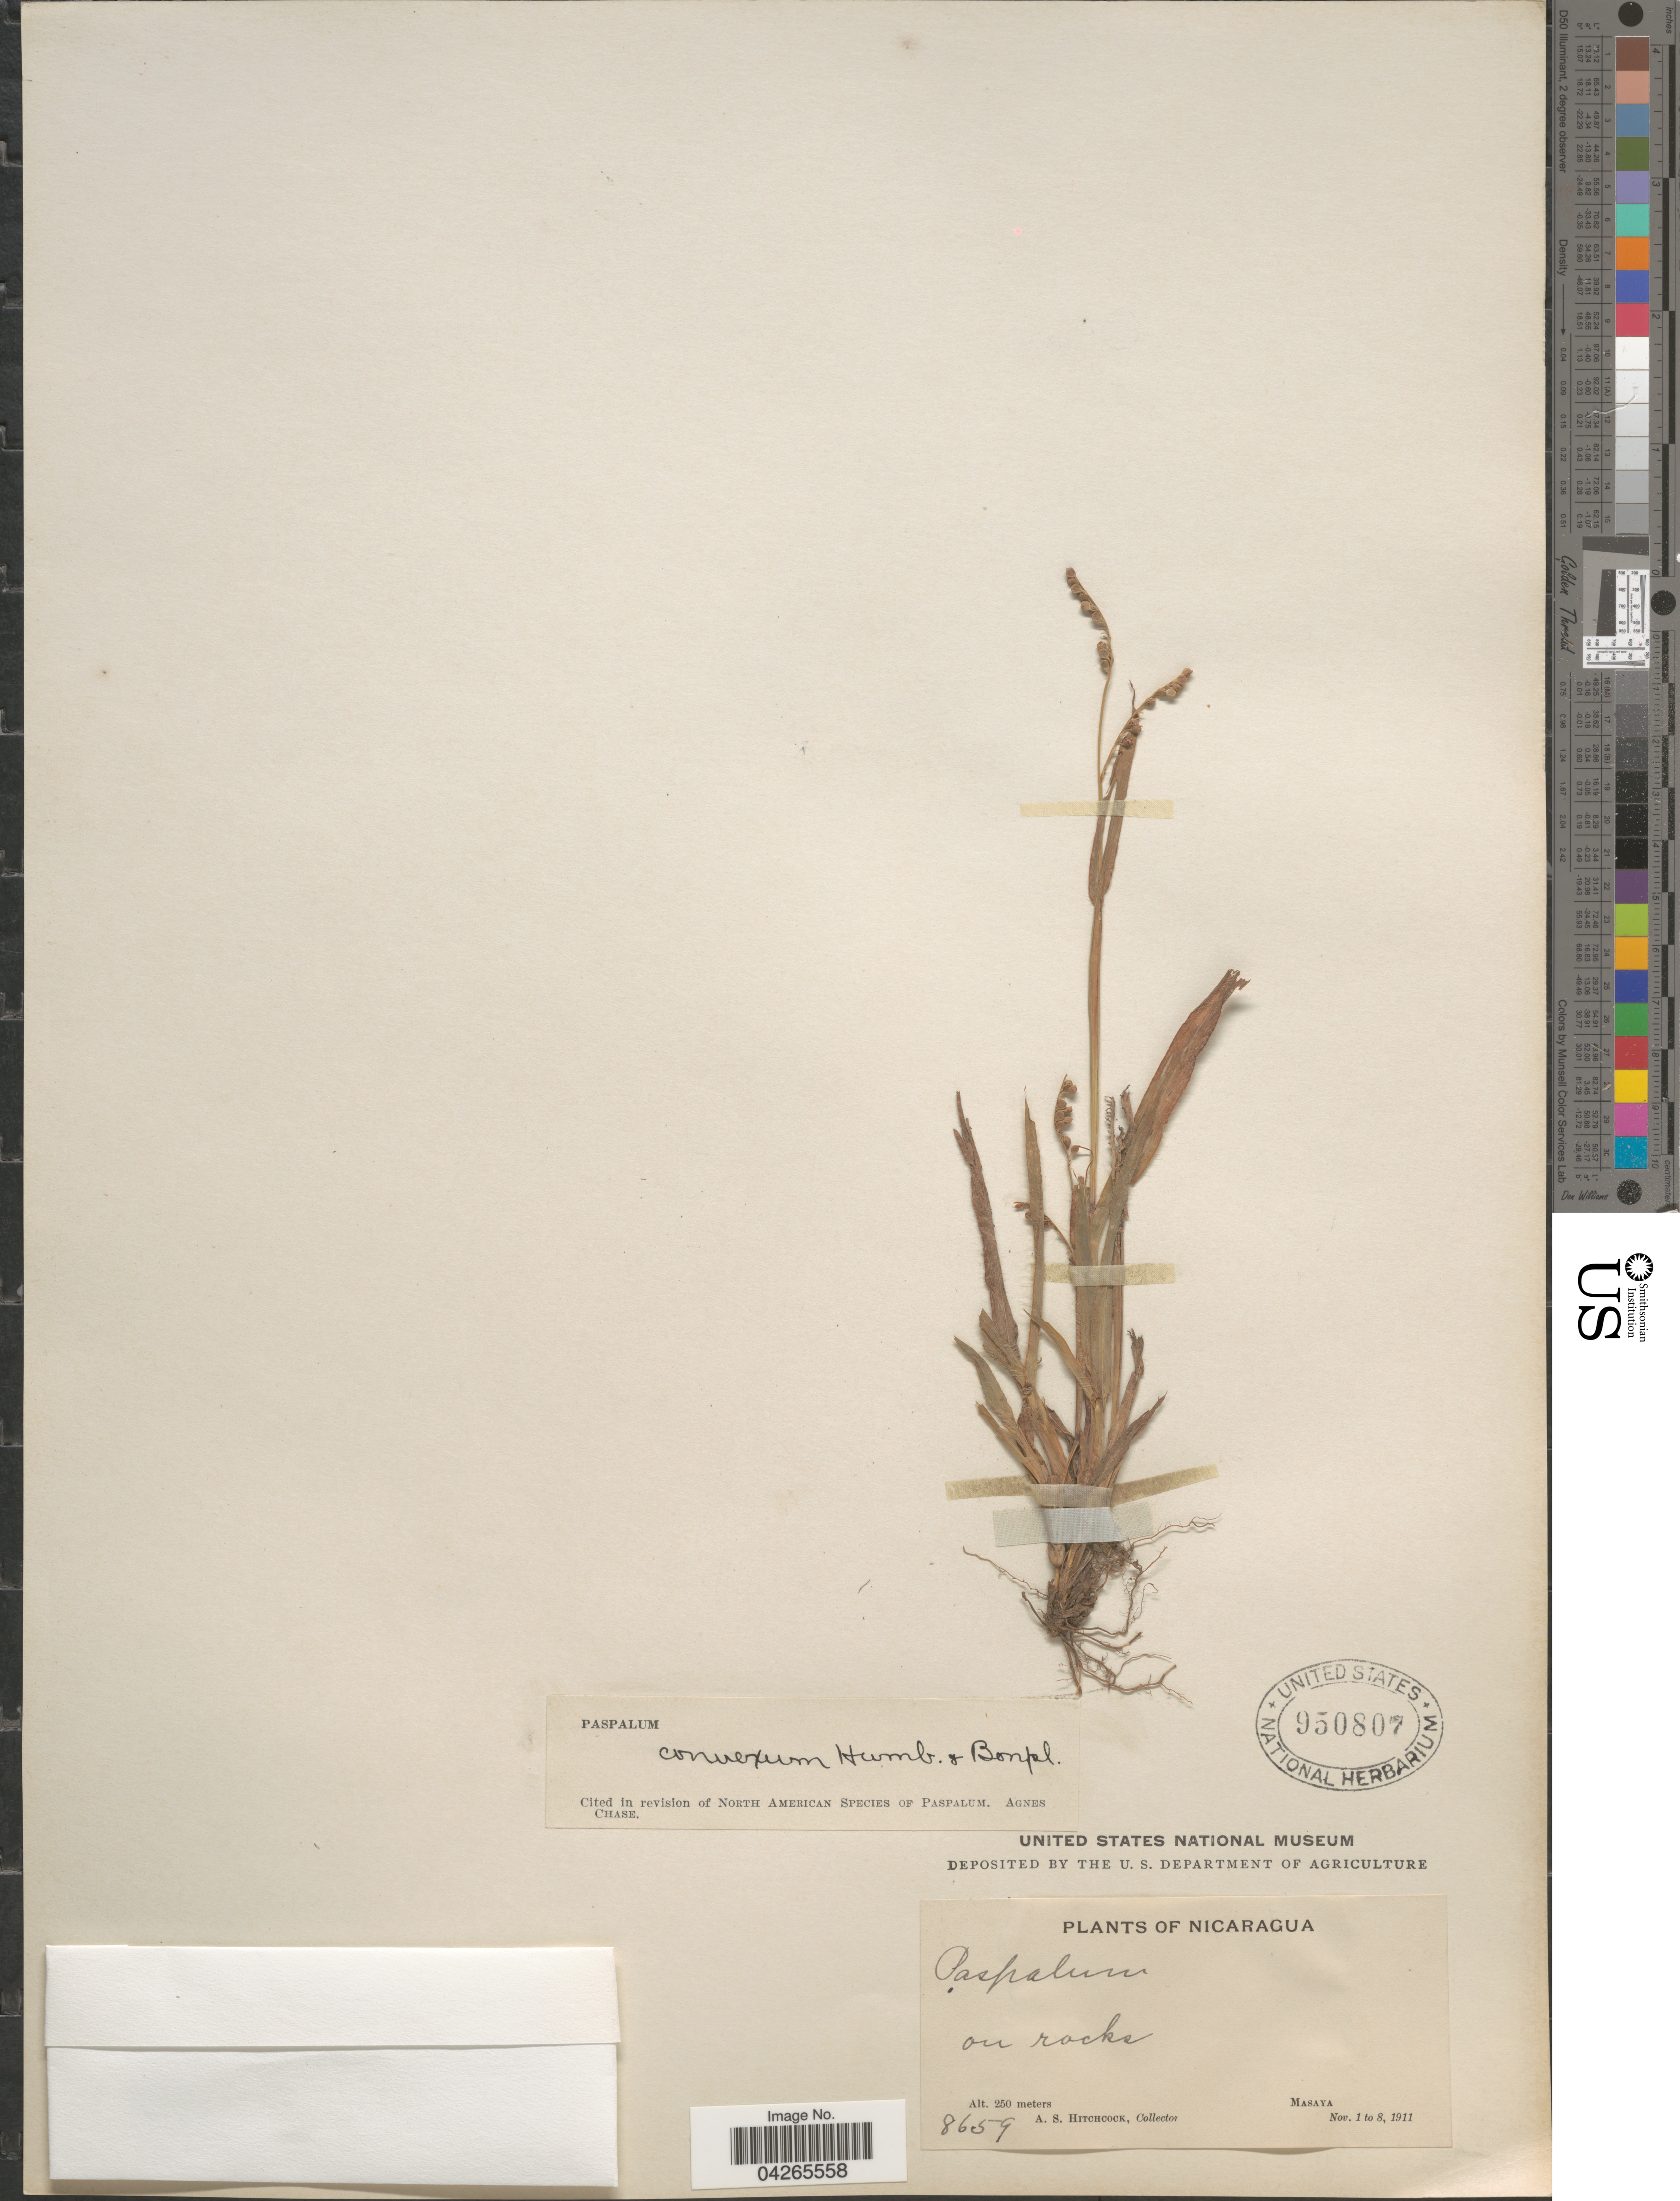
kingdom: Plantae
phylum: Tracheophyta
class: Liliopsida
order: Poales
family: Poaceae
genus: Paspalum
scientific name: Paspalum convexum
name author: Humb. & Bonpl. ex Flüggé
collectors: A. S. Hitchcock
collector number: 8659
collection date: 1911-11-01/1911-11-08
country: Nicaragua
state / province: Masaya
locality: On rocks.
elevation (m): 250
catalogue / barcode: US 950807